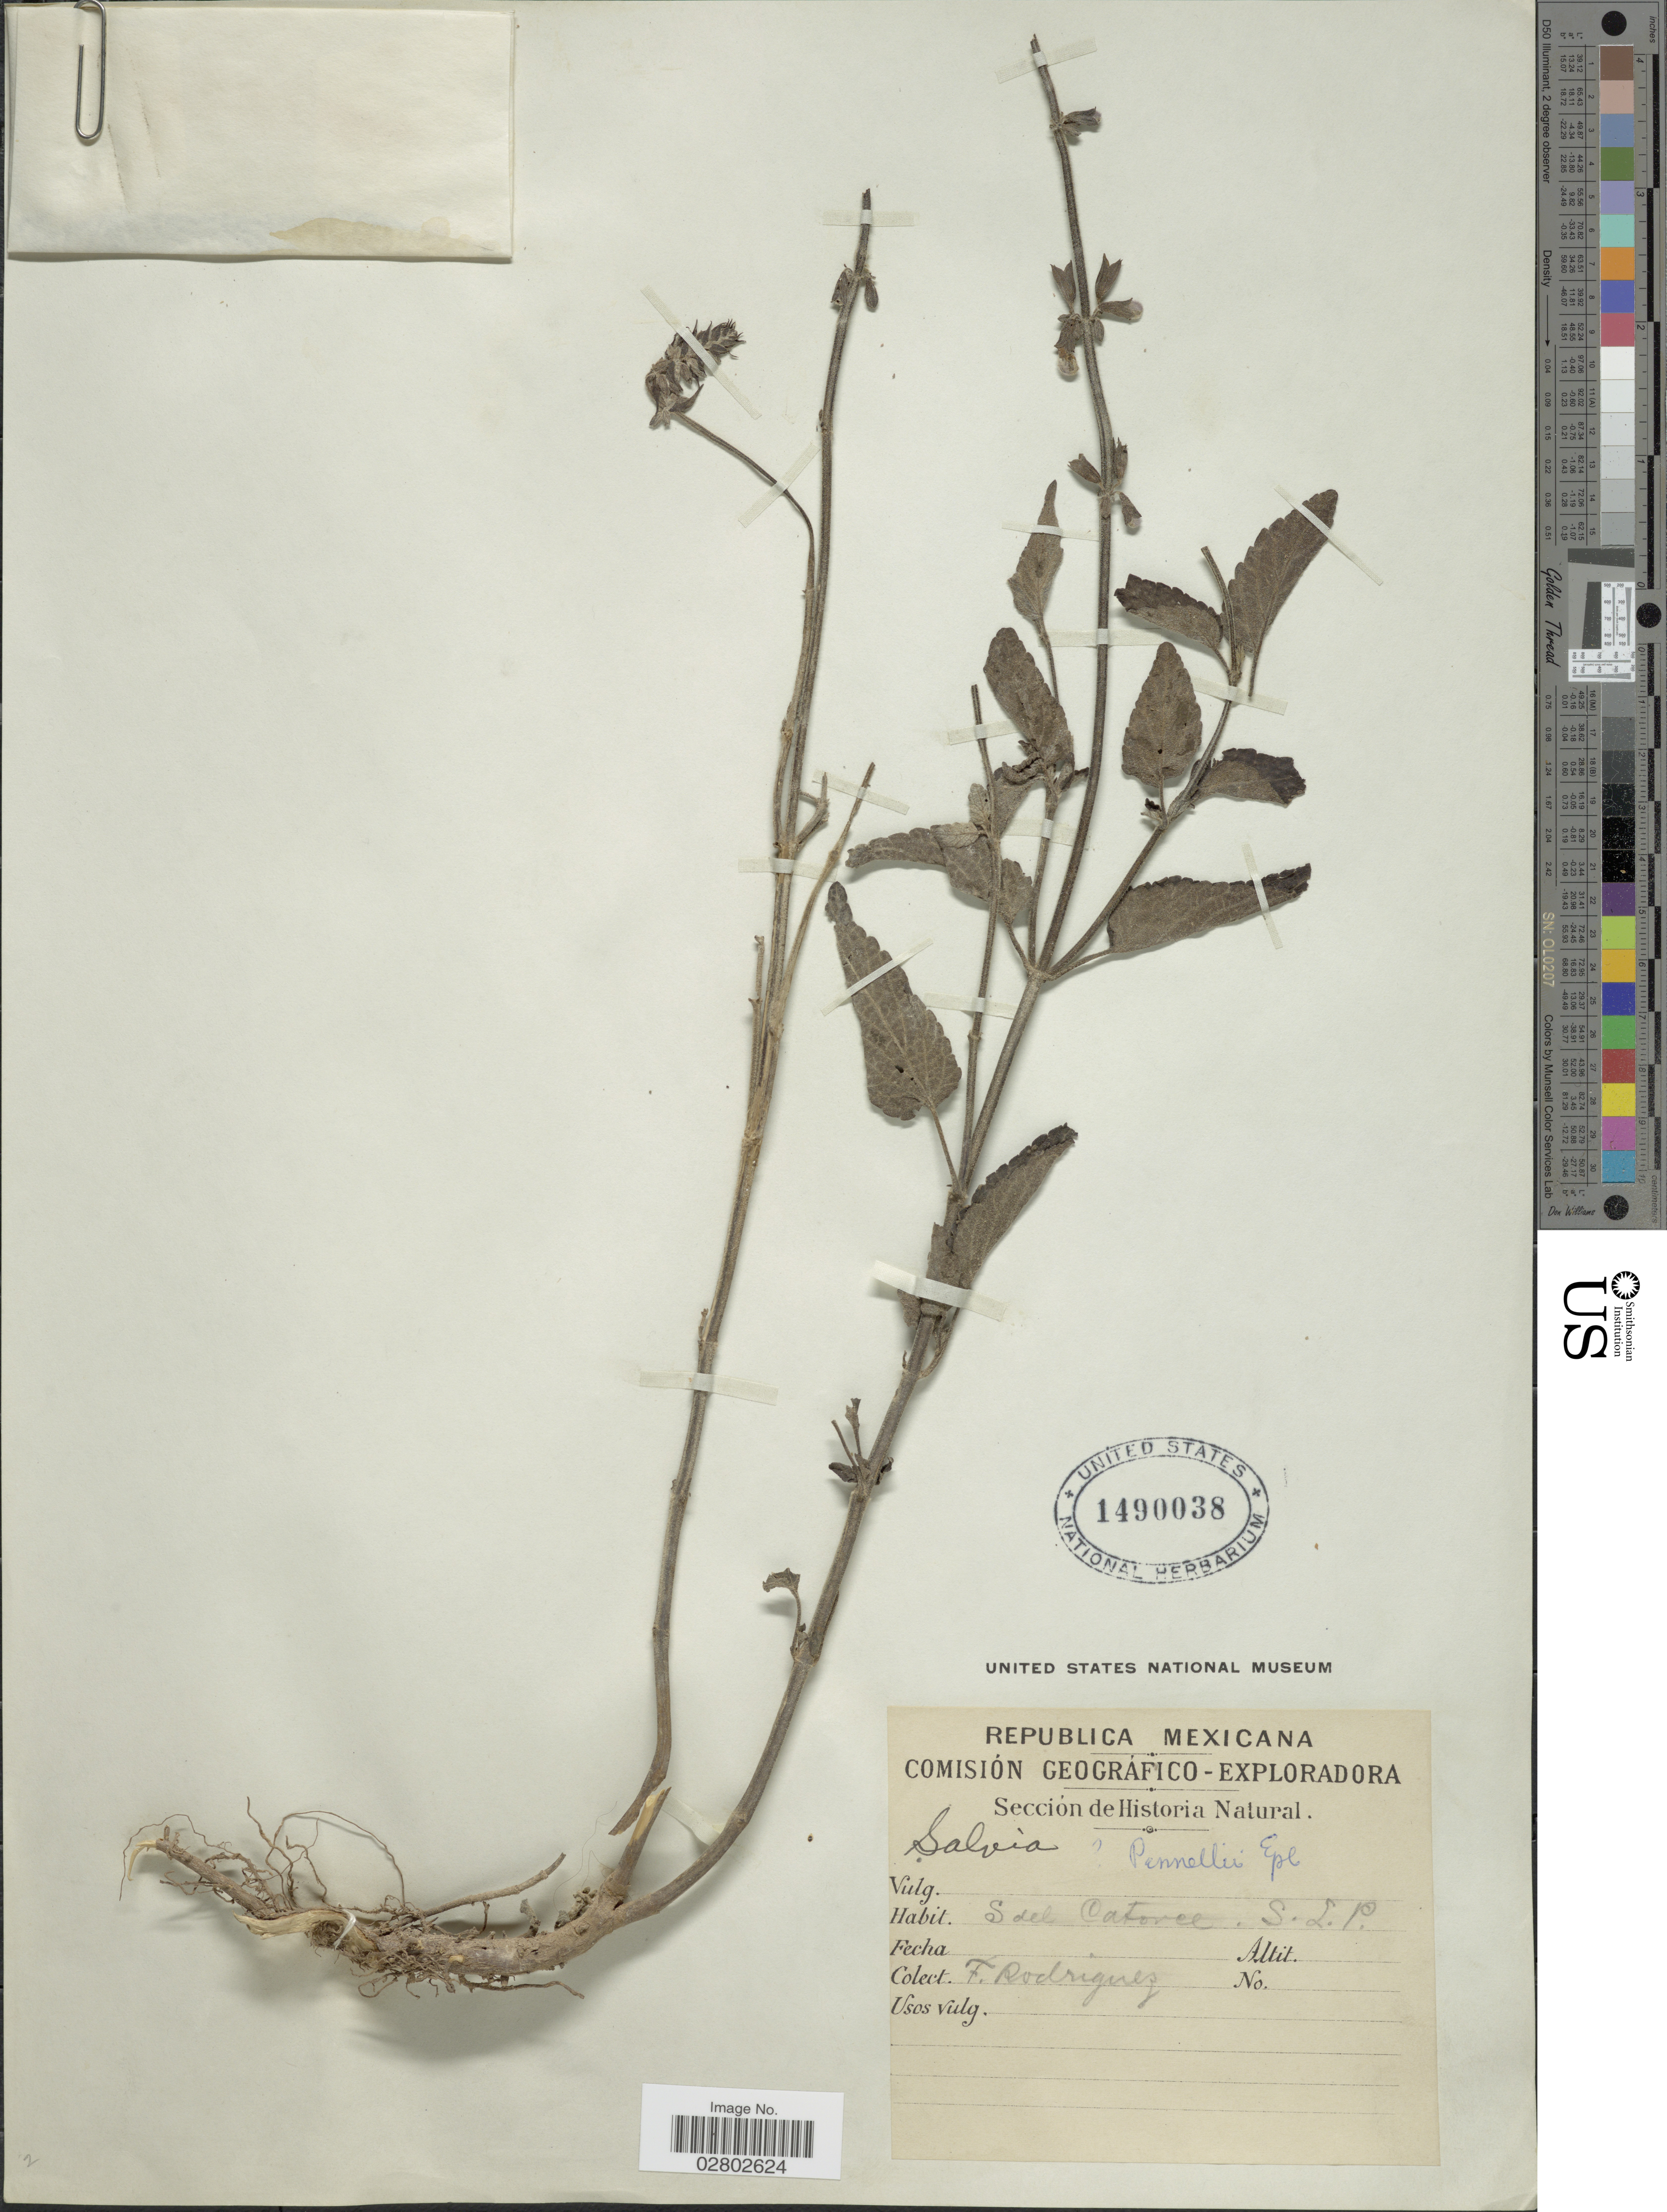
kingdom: Plantae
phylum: Tracheophyta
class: Magnoliopsida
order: Lamiales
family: Lamiaceae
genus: Salvia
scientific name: Salvia pennellii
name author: Epling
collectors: F. Rodriguez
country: Mexico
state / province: San Luis Potosí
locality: S. del Catorce. S.L.P.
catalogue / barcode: US 1490038